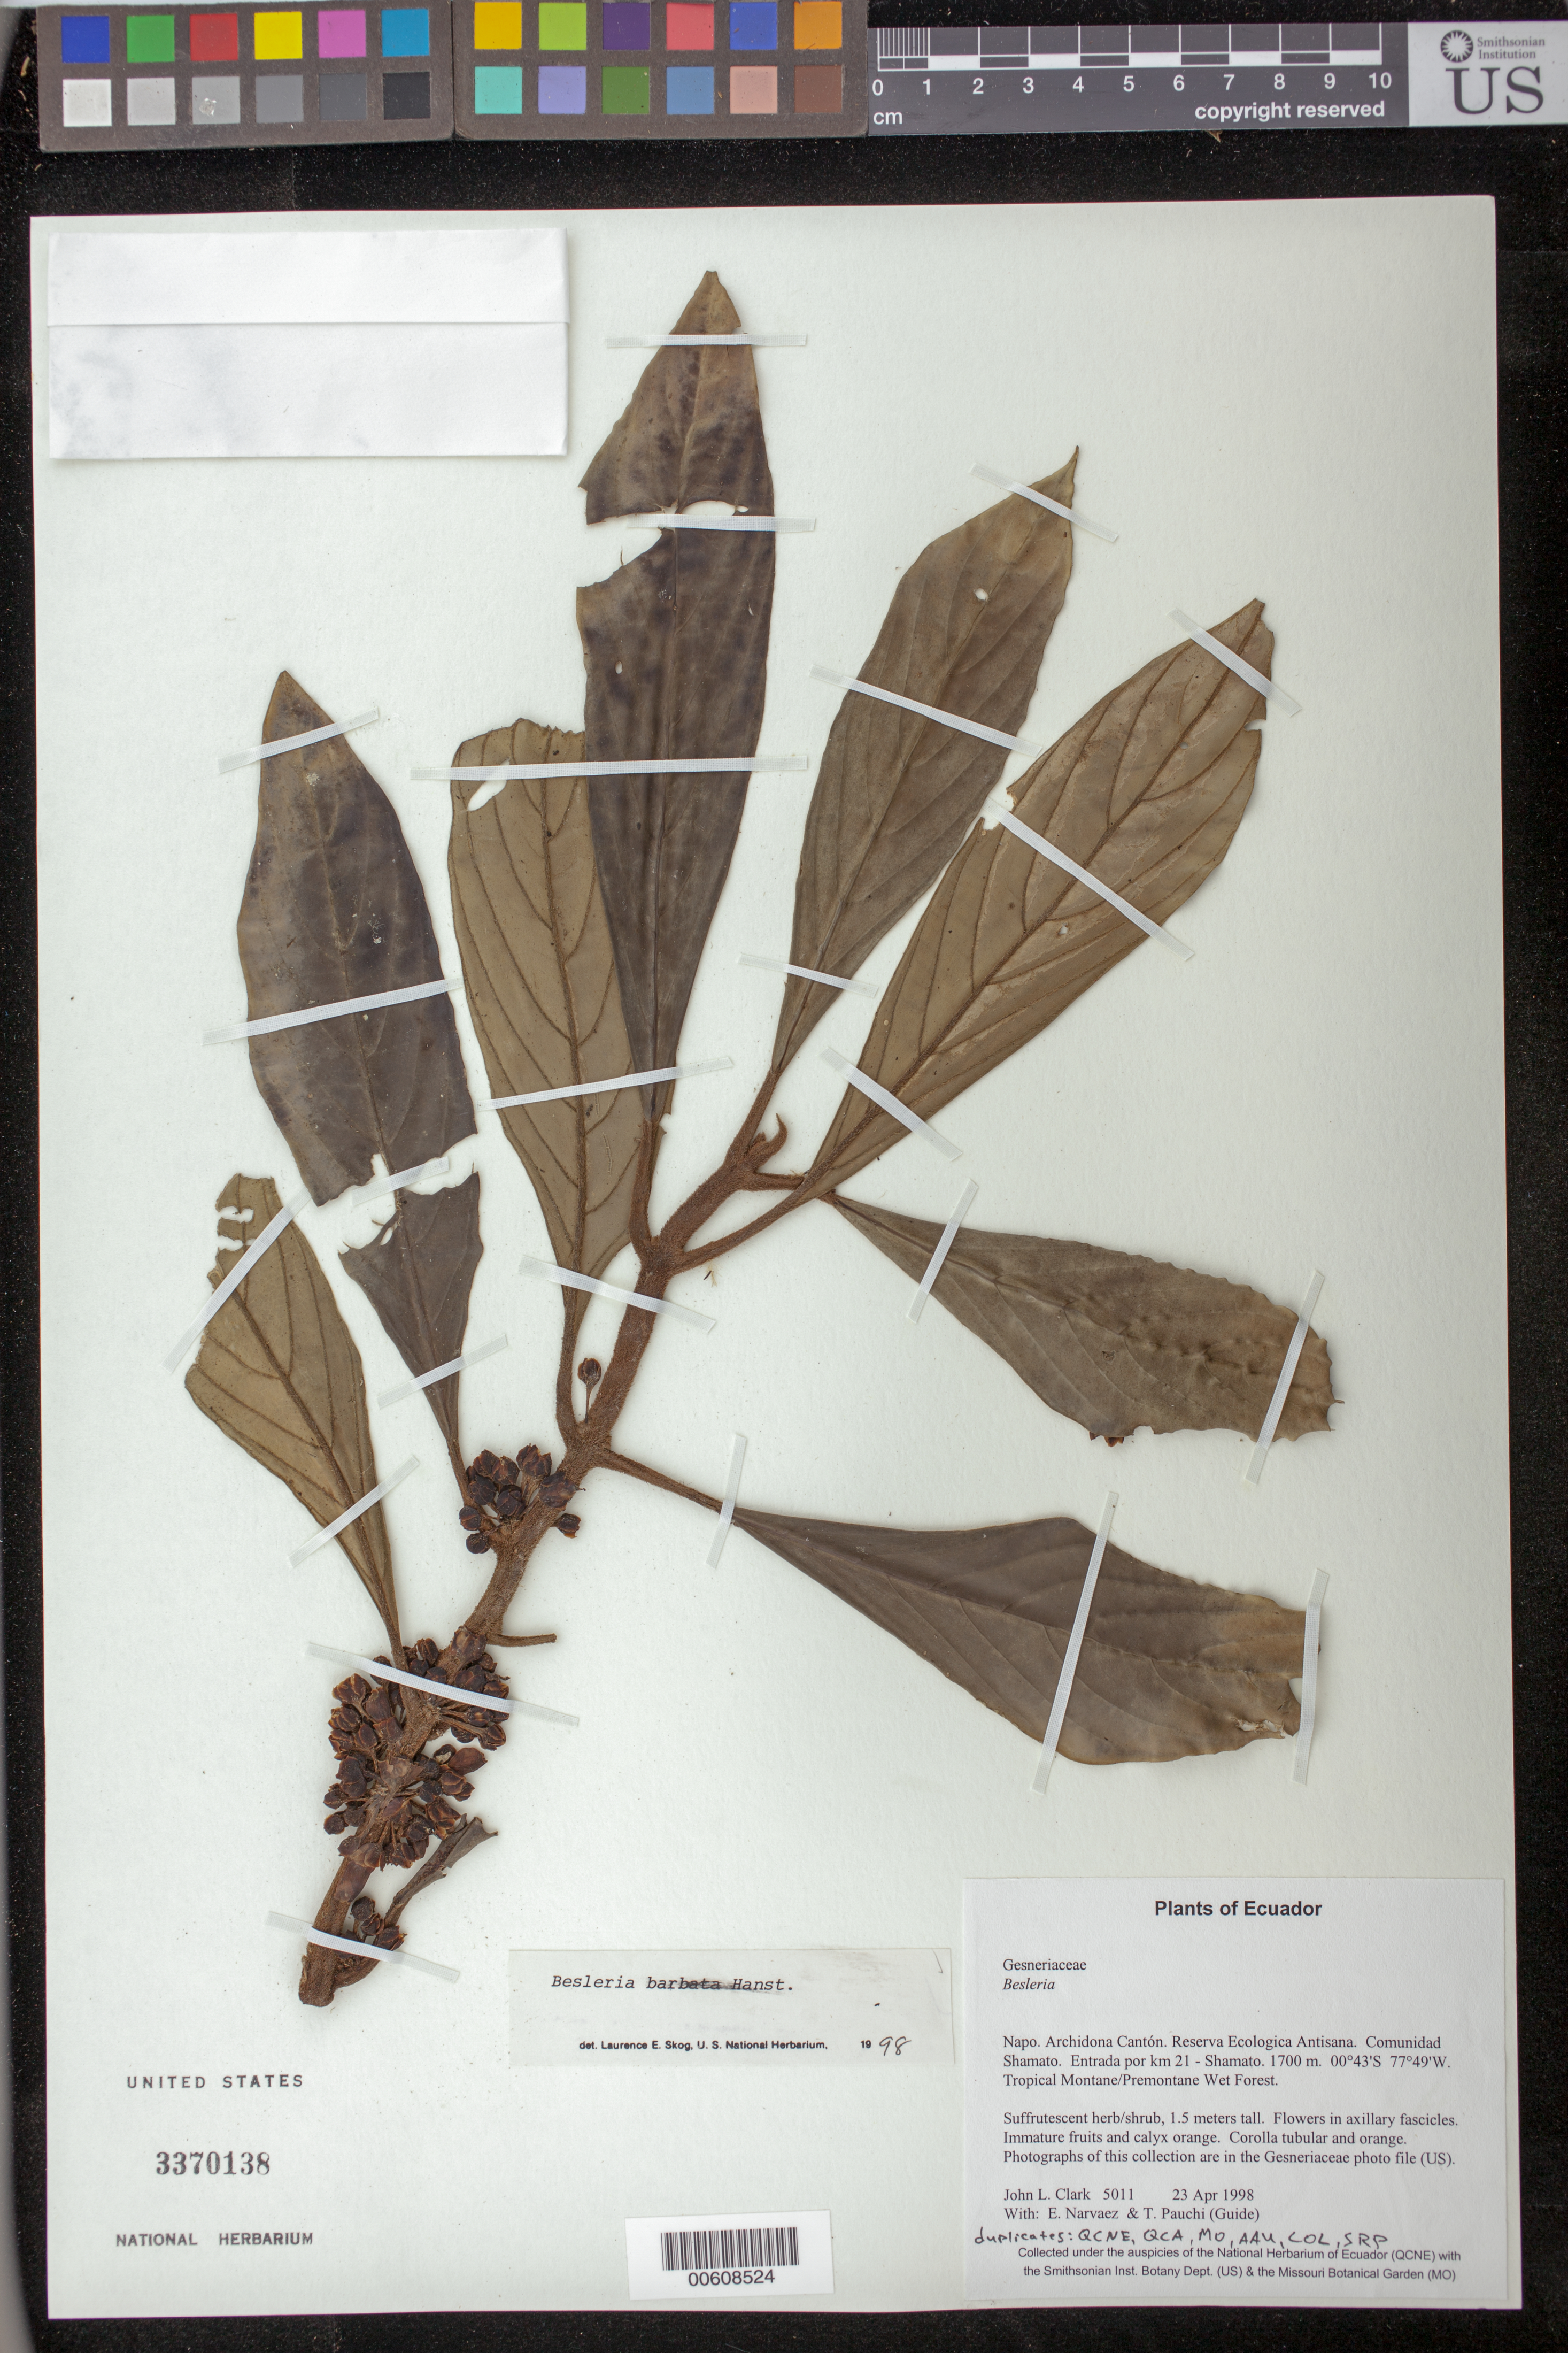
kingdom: Plantae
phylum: Tracheophyta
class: Magnoliopsida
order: Lamiales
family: Gesneriaceae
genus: Besleria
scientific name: Besleria barbata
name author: (Poepp.) Hanst.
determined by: Skog, Laurence E.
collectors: J. L. Clark, E. Narváez & T. Pauchi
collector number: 5011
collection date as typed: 23 Apr 1998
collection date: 1998-04-23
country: Ecuador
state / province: Napo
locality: Archidona Cantón. Reserva Ecologica Antisana. Comunidad Shamato. Entrada por km 21 - Shamato.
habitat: Tropical Montane/Premontane Wet Forest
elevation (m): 1700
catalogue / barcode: US 3370138